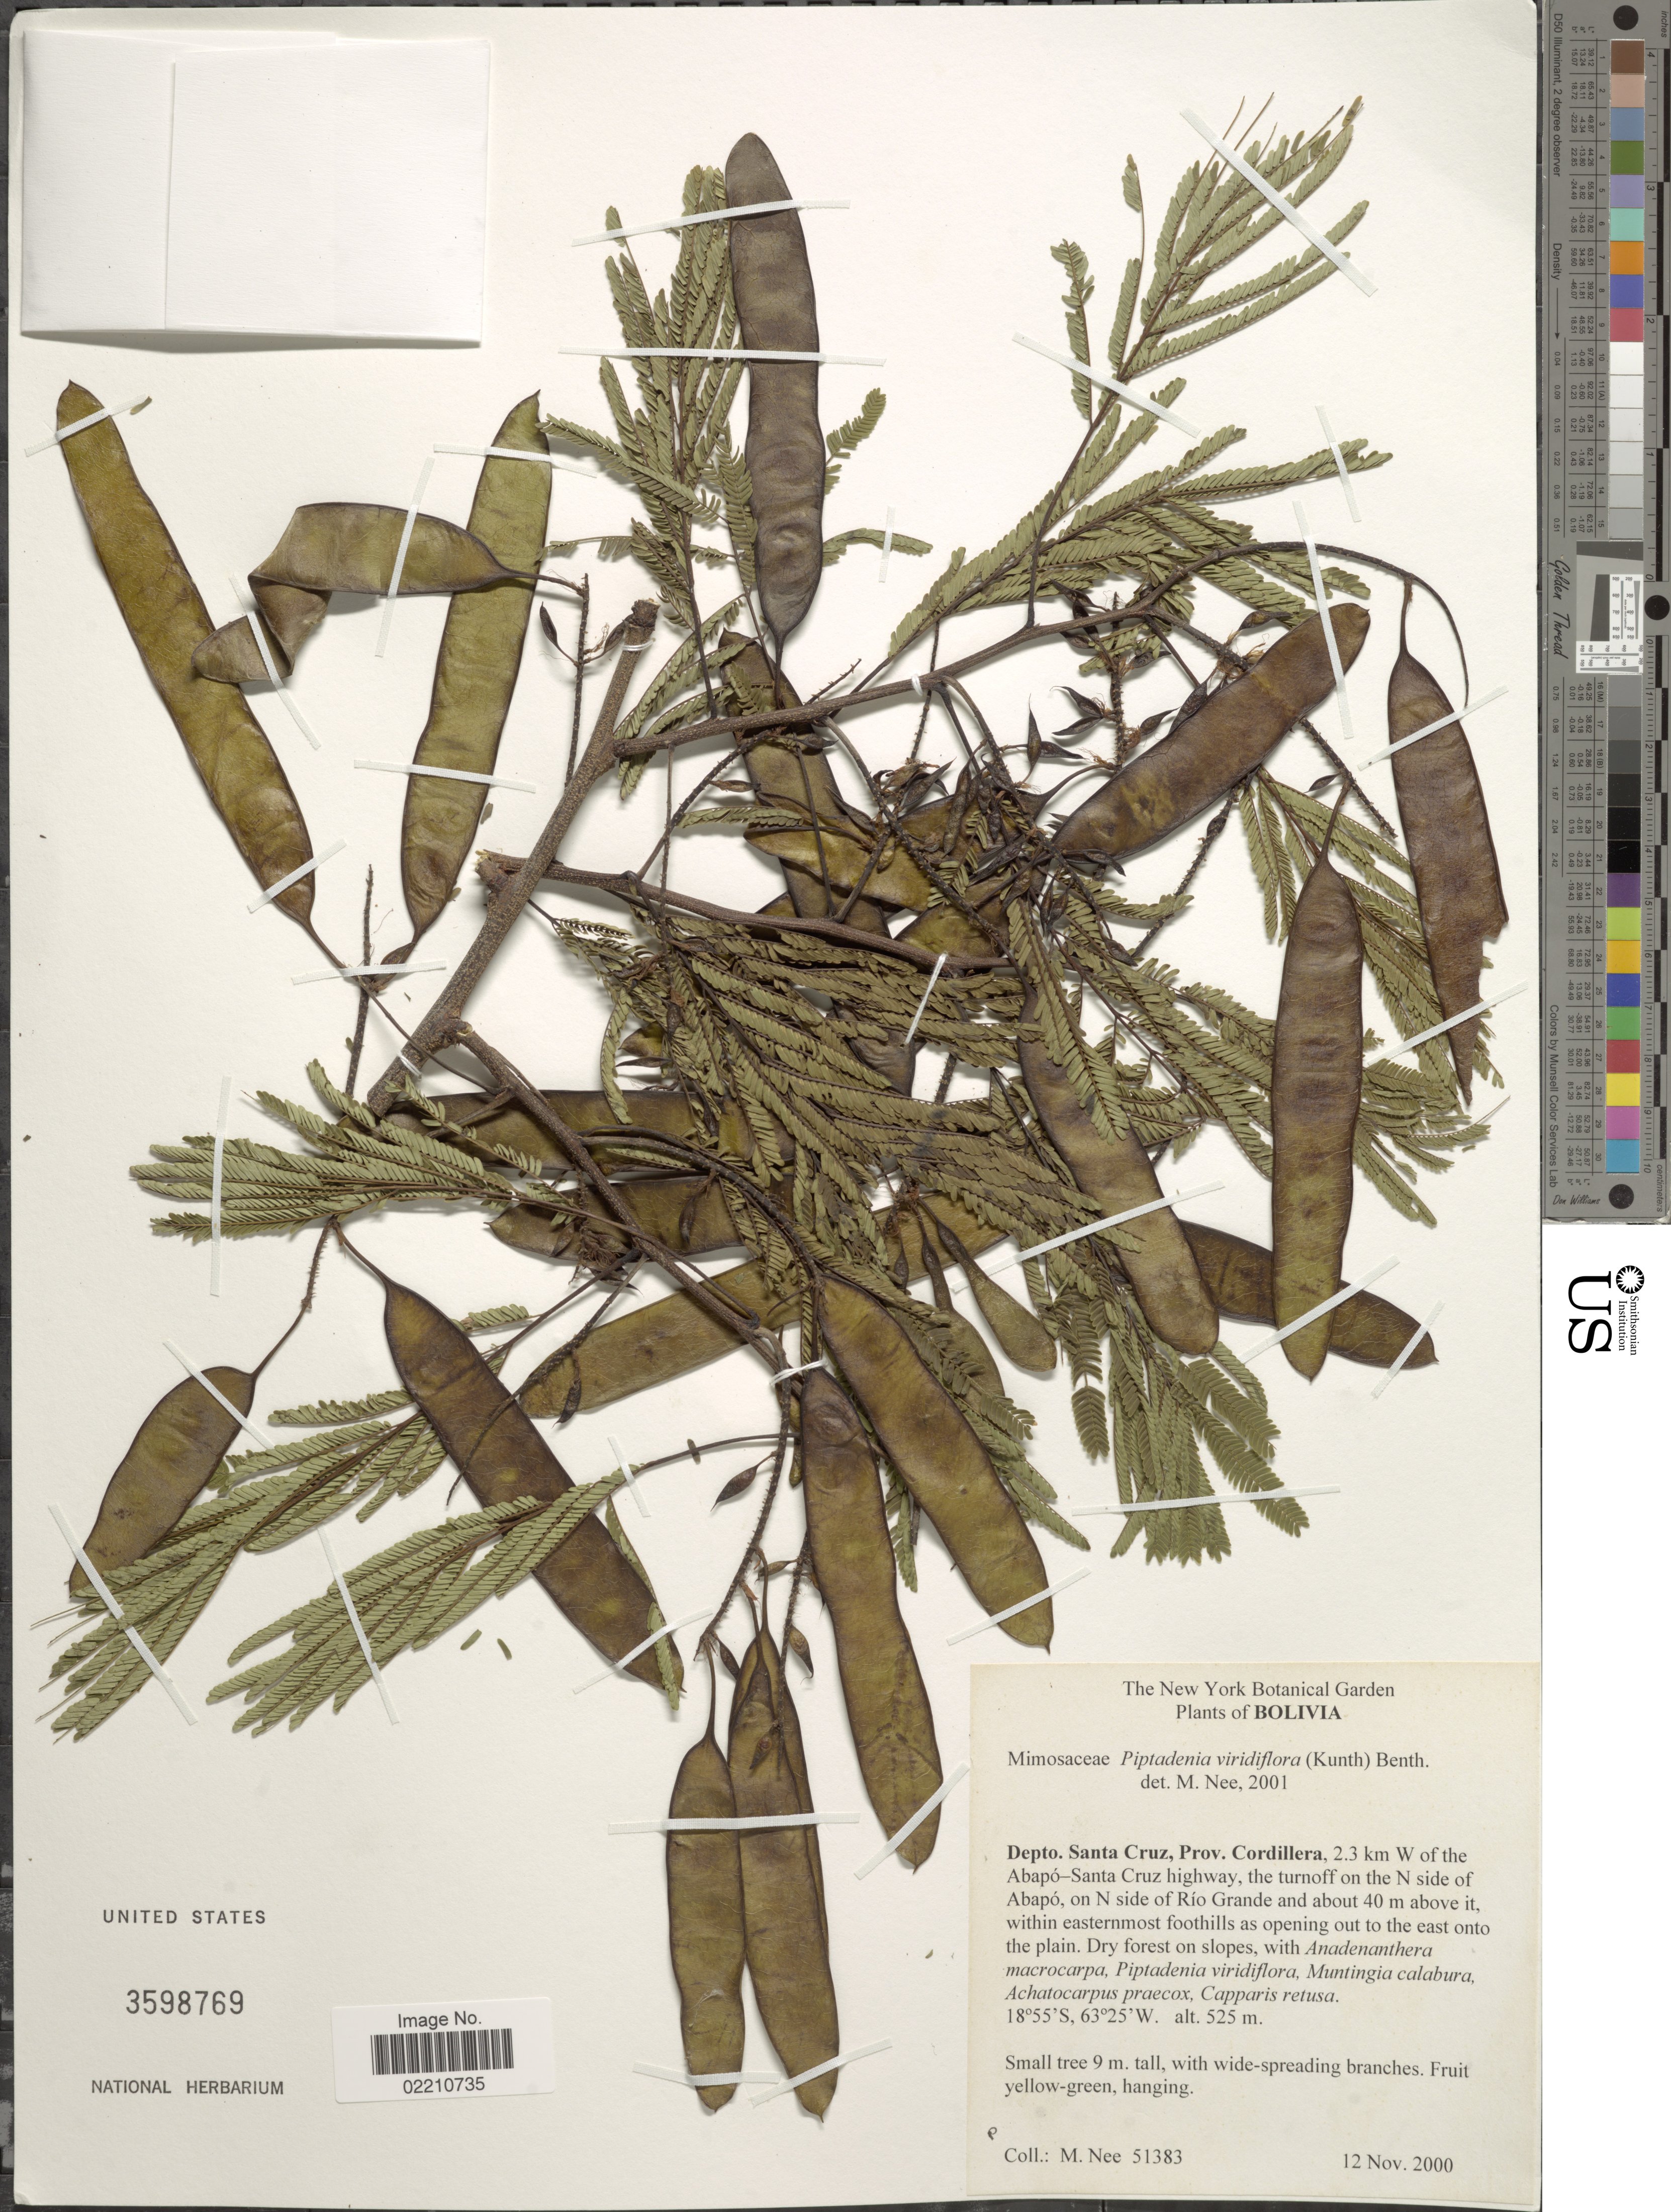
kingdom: Plantae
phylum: Tracheophyta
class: Magnoliopsida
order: Fabales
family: Fabaceae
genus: Lachesiodendron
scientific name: Lachesiodendron viridiflorum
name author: (Kunth) P.G. Ribeiro et al.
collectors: M. Nee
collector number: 51383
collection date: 2000-11-12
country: Bolivia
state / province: Santa Cruz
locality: Prov. Cordillera, 2.3 km W of the Abapó-Santa Cruz highway, the turnoff on the N side of Abapó, on N side of Río Grande about 40 m above it, within easternmost foothills as opening out to the east onto the plain, dry forest on slopes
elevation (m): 525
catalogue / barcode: US 3598769